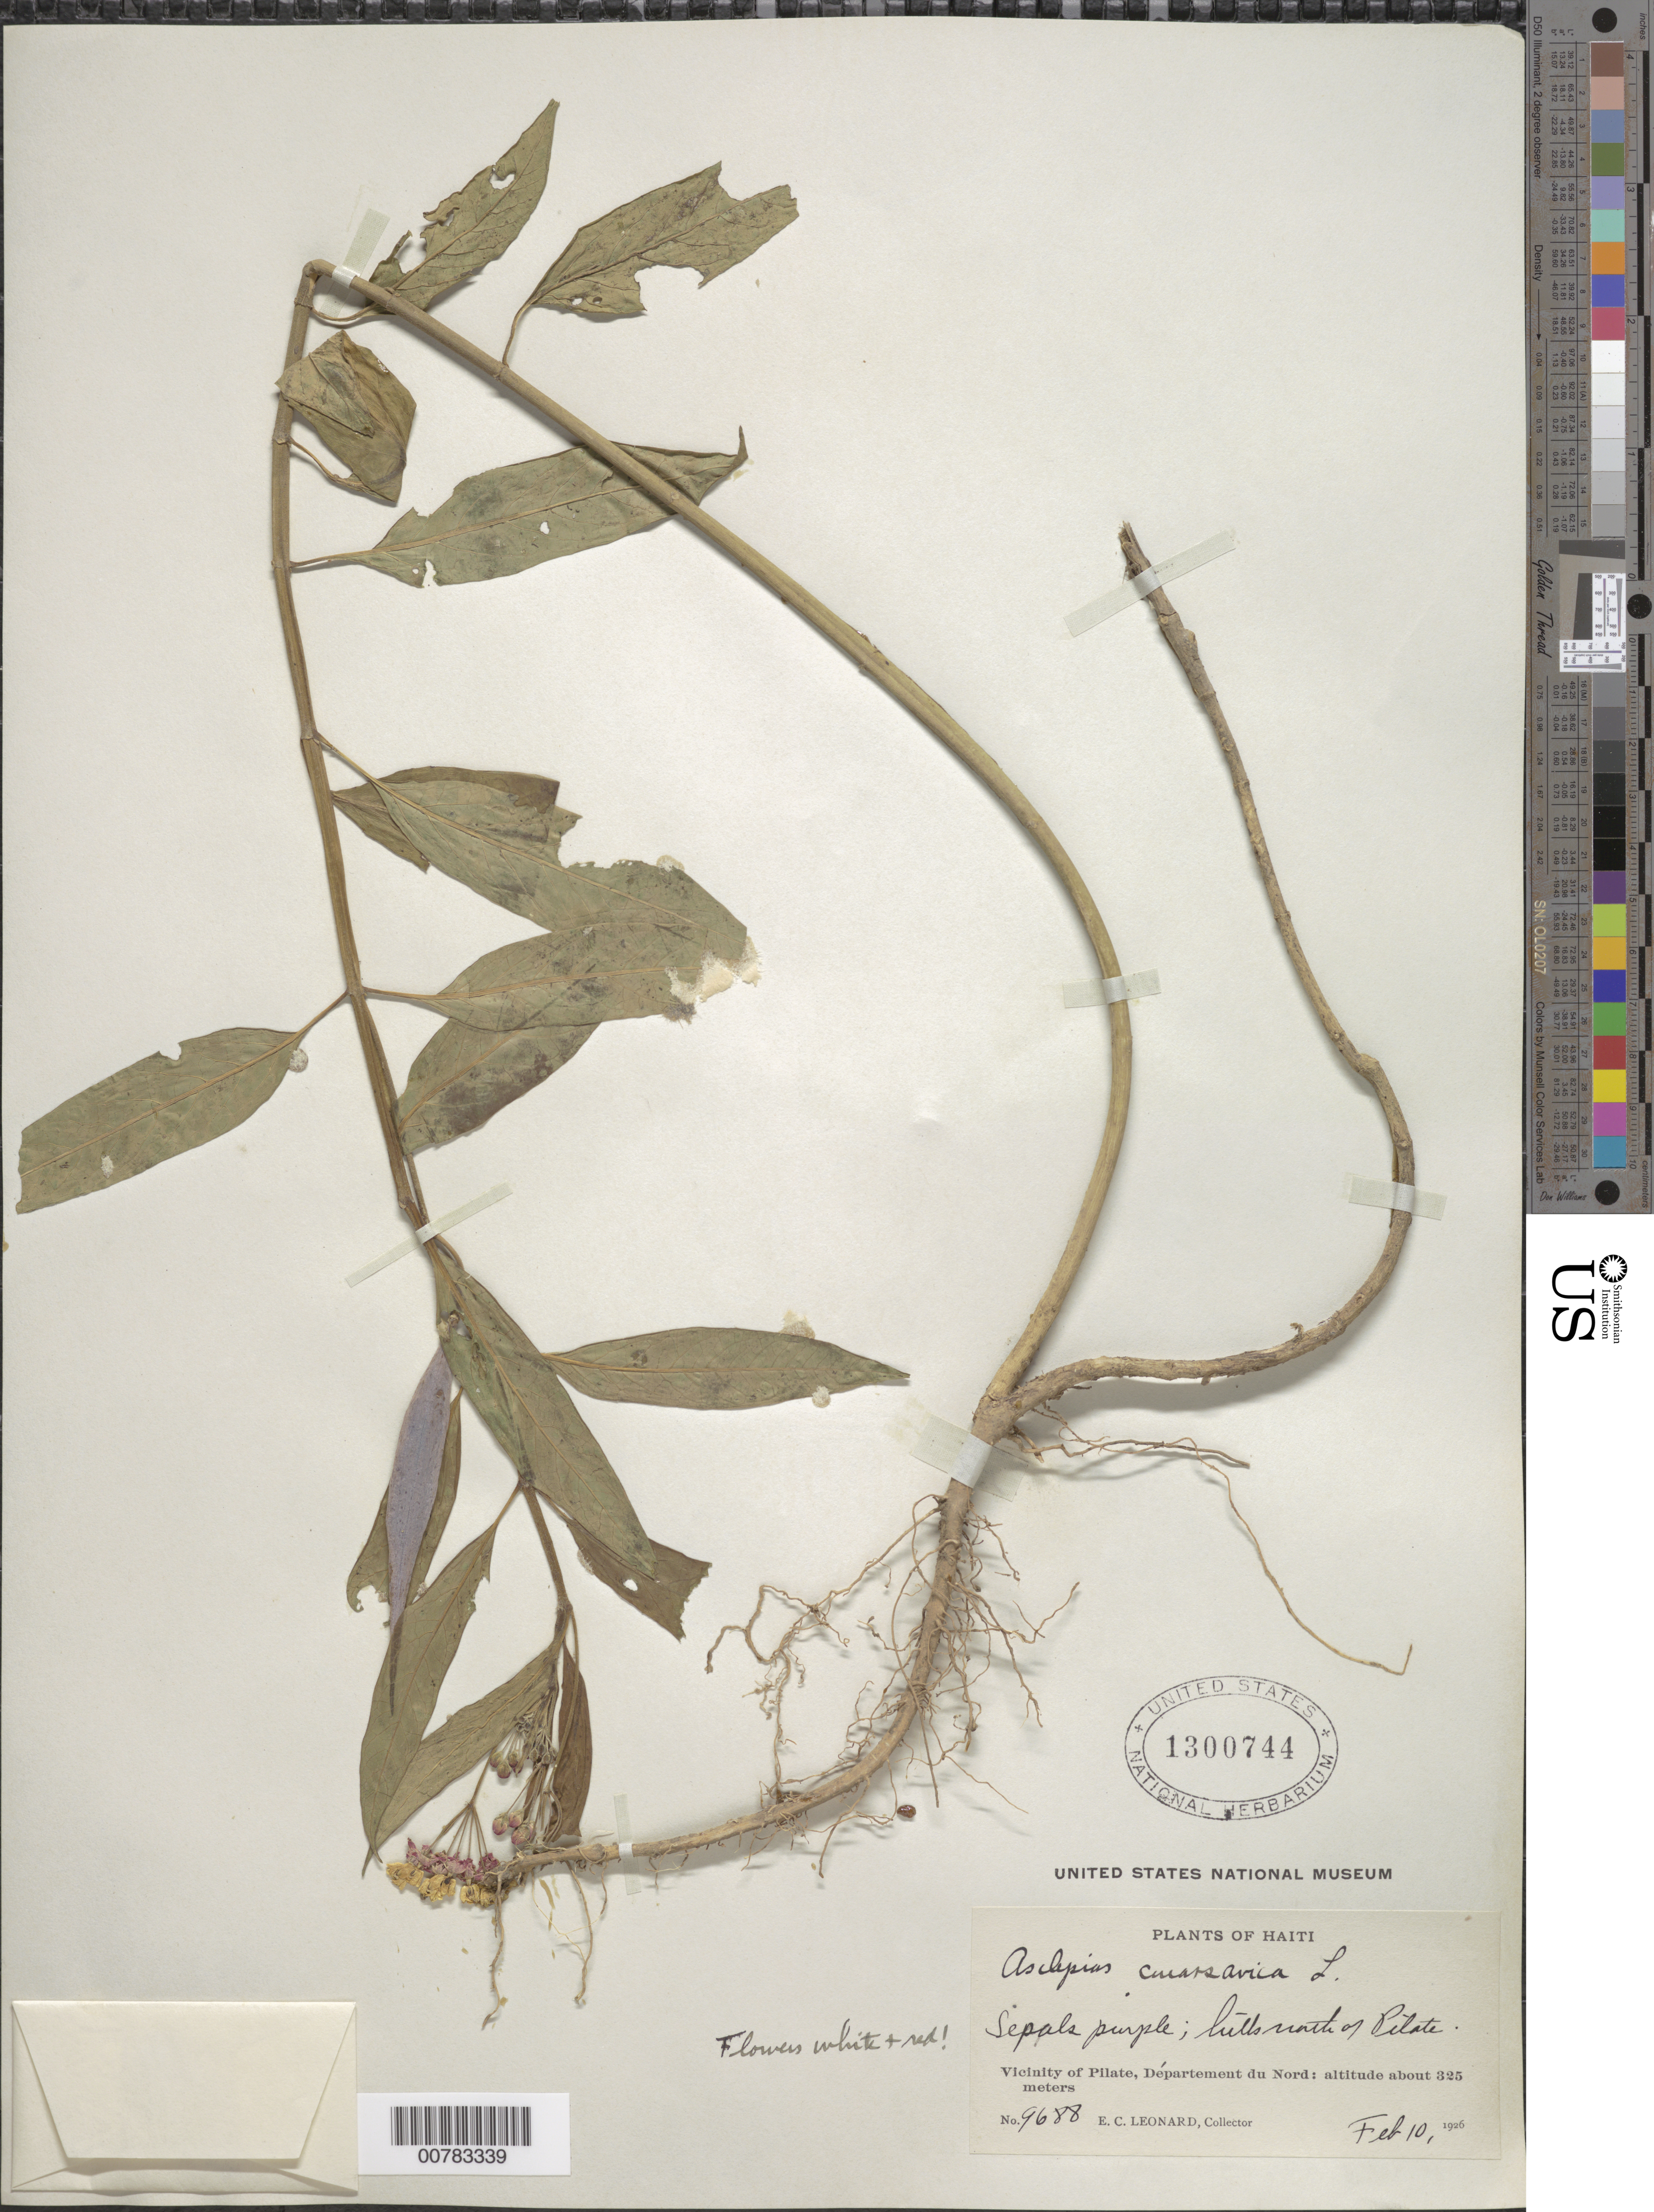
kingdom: Plantae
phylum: Tracheophyta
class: Magnoliopsida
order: Gentianales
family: Apocynaceae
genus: Asclepias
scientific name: Asclepias curassavica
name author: L.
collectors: E. C. Leonard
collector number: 9688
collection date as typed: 10 Feb 1926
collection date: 1926-02-10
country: Haiti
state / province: Nord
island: Hispaniola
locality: Vicinity of Pilate, hills north of Pilate.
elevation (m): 325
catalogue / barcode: US 1300744